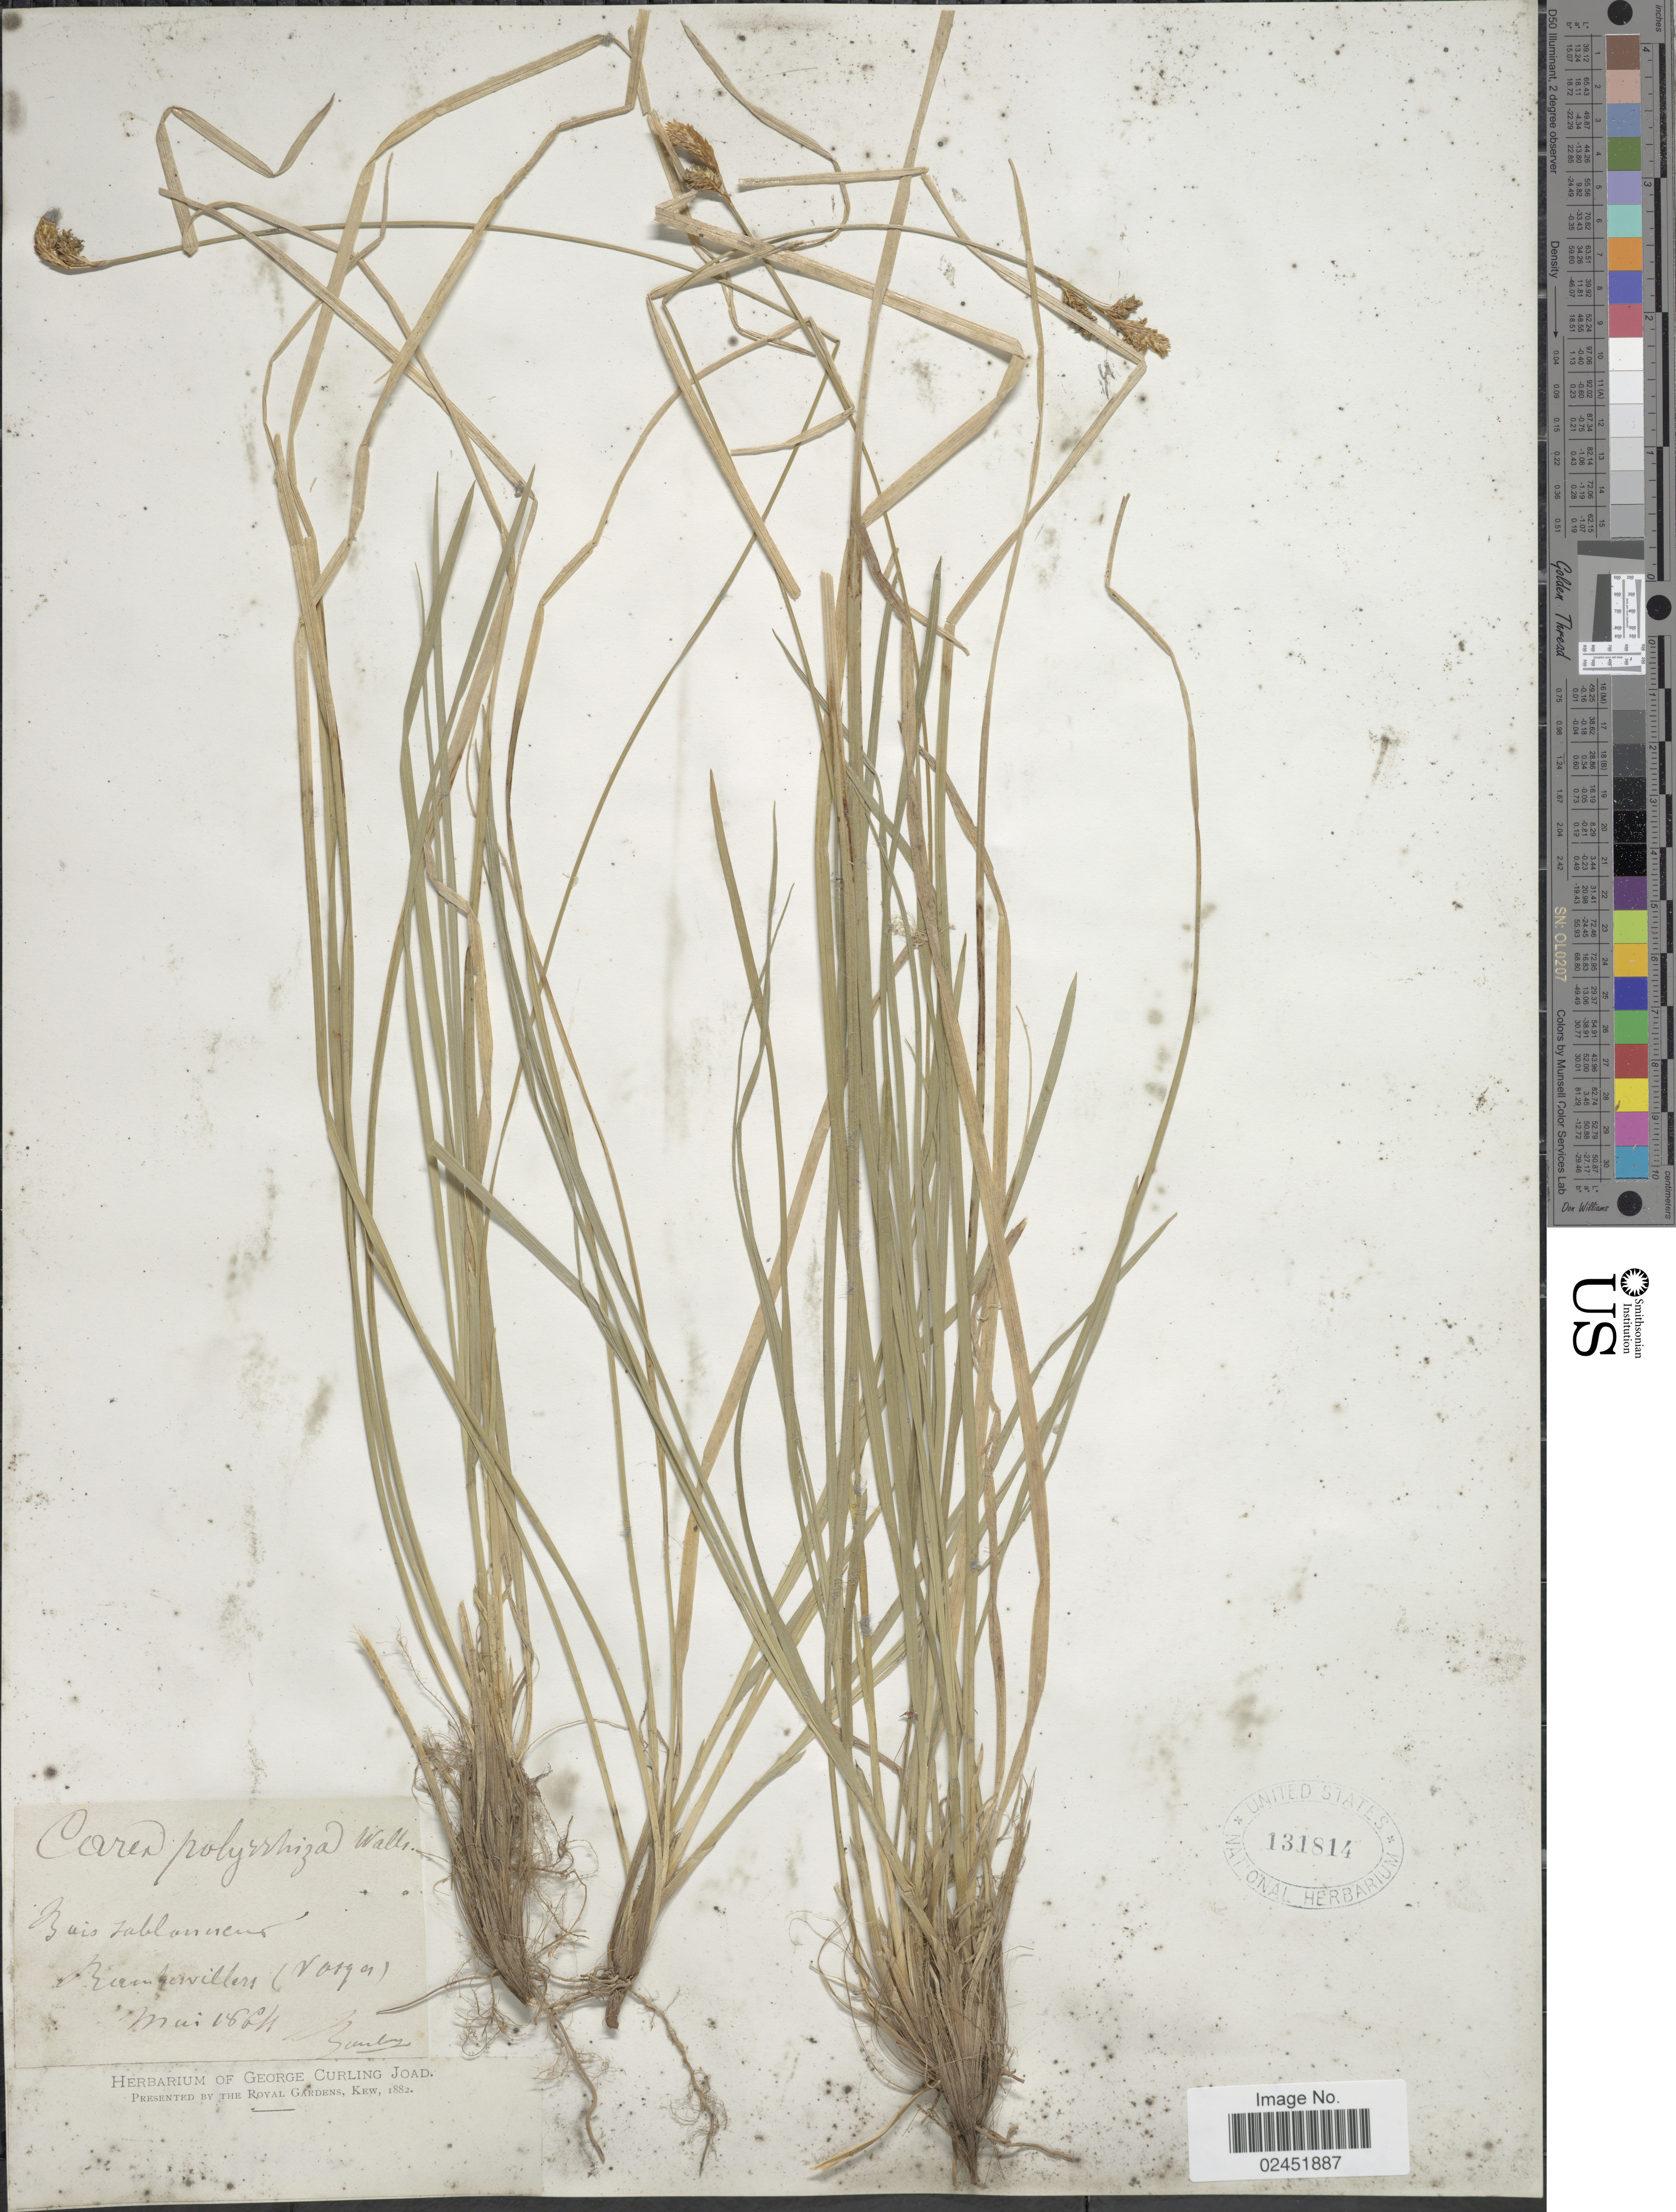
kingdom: Plantae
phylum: Tracheophyta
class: Liliopsida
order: Poales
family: Cyperaceae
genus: Carex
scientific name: Carex umbrosa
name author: Host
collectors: Bunlay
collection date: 1864-05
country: France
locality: Bois sablonnens. Rounnewillers [interpreted] (Vosges)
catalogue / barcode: US 131814